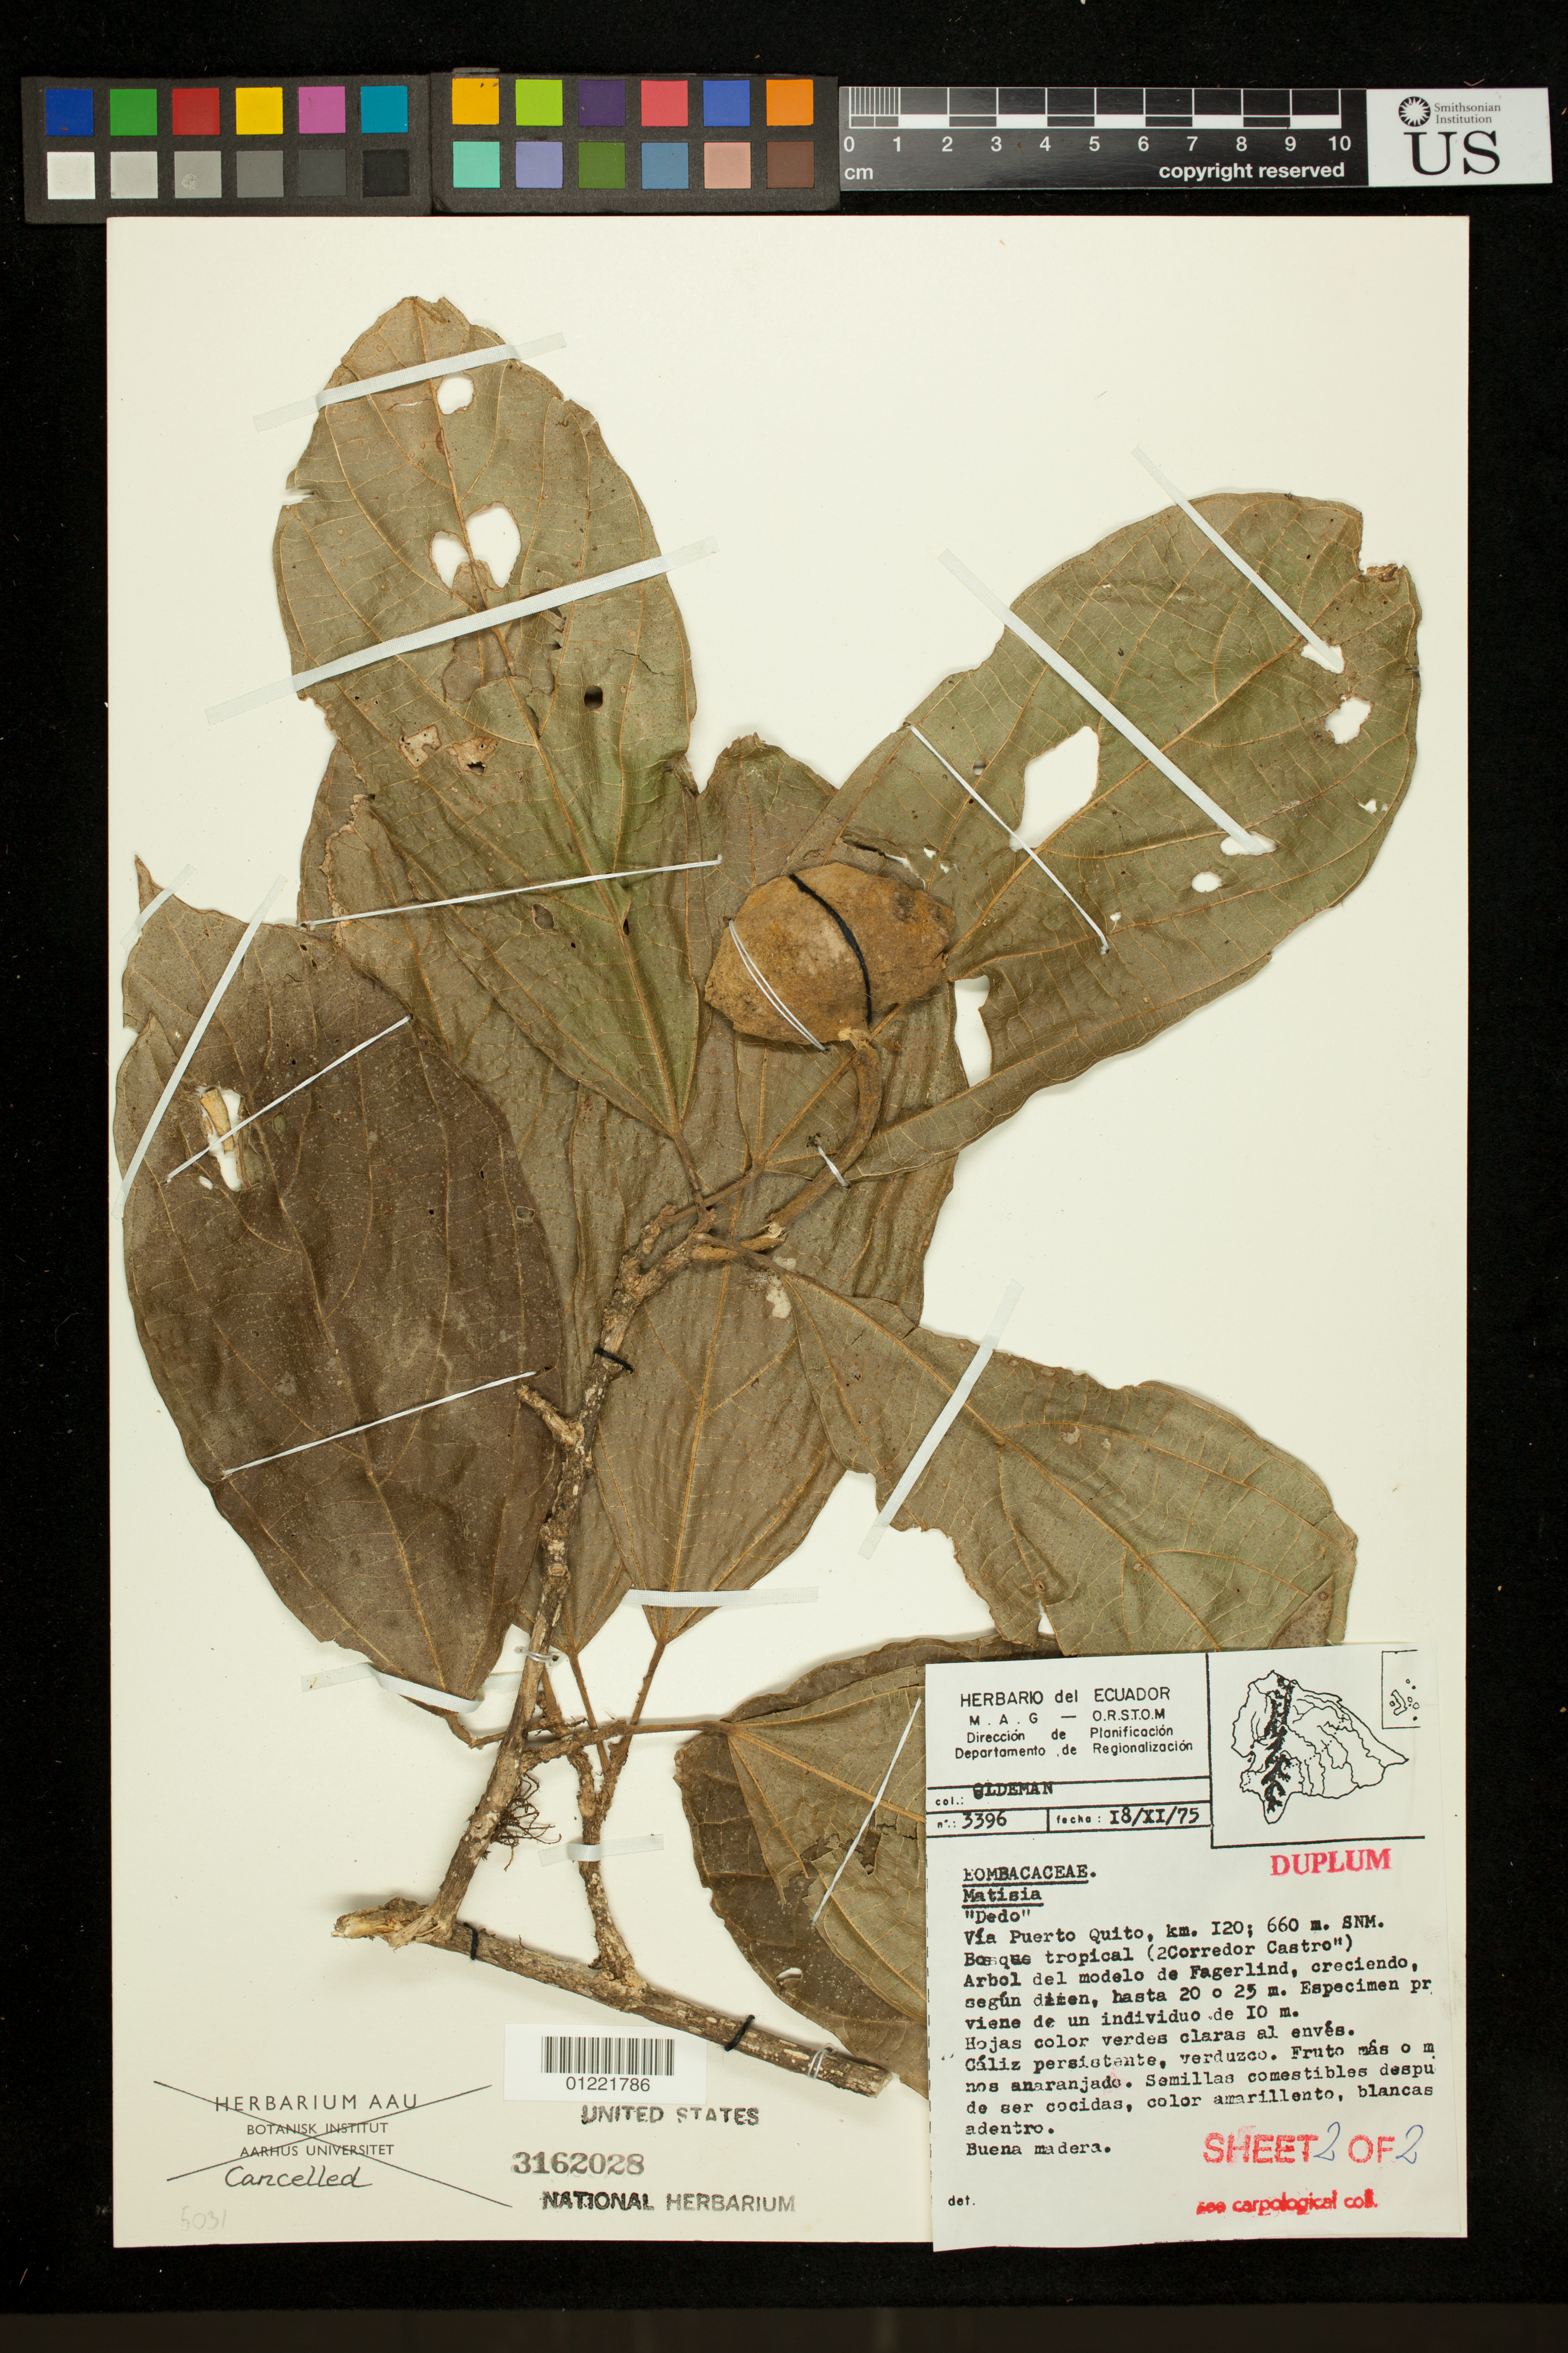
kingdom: Plantae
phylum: Tracheophyta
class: Magnoliopsida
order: Malvales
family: Malvaceae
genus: Matisia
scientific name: Matisia ochrocalyx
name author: K. Schum.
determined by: Dorr, L. J., (BOT), Smithsonian Institution - National Museum of Natural History (UNITED STATES)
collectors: -- Oldeman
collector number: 3396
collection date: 1975-11-18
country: Ecuador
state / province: Pichincha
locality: Via Puerto Quito, km. I20, 660 m. SNM.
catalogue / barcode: US 3162028